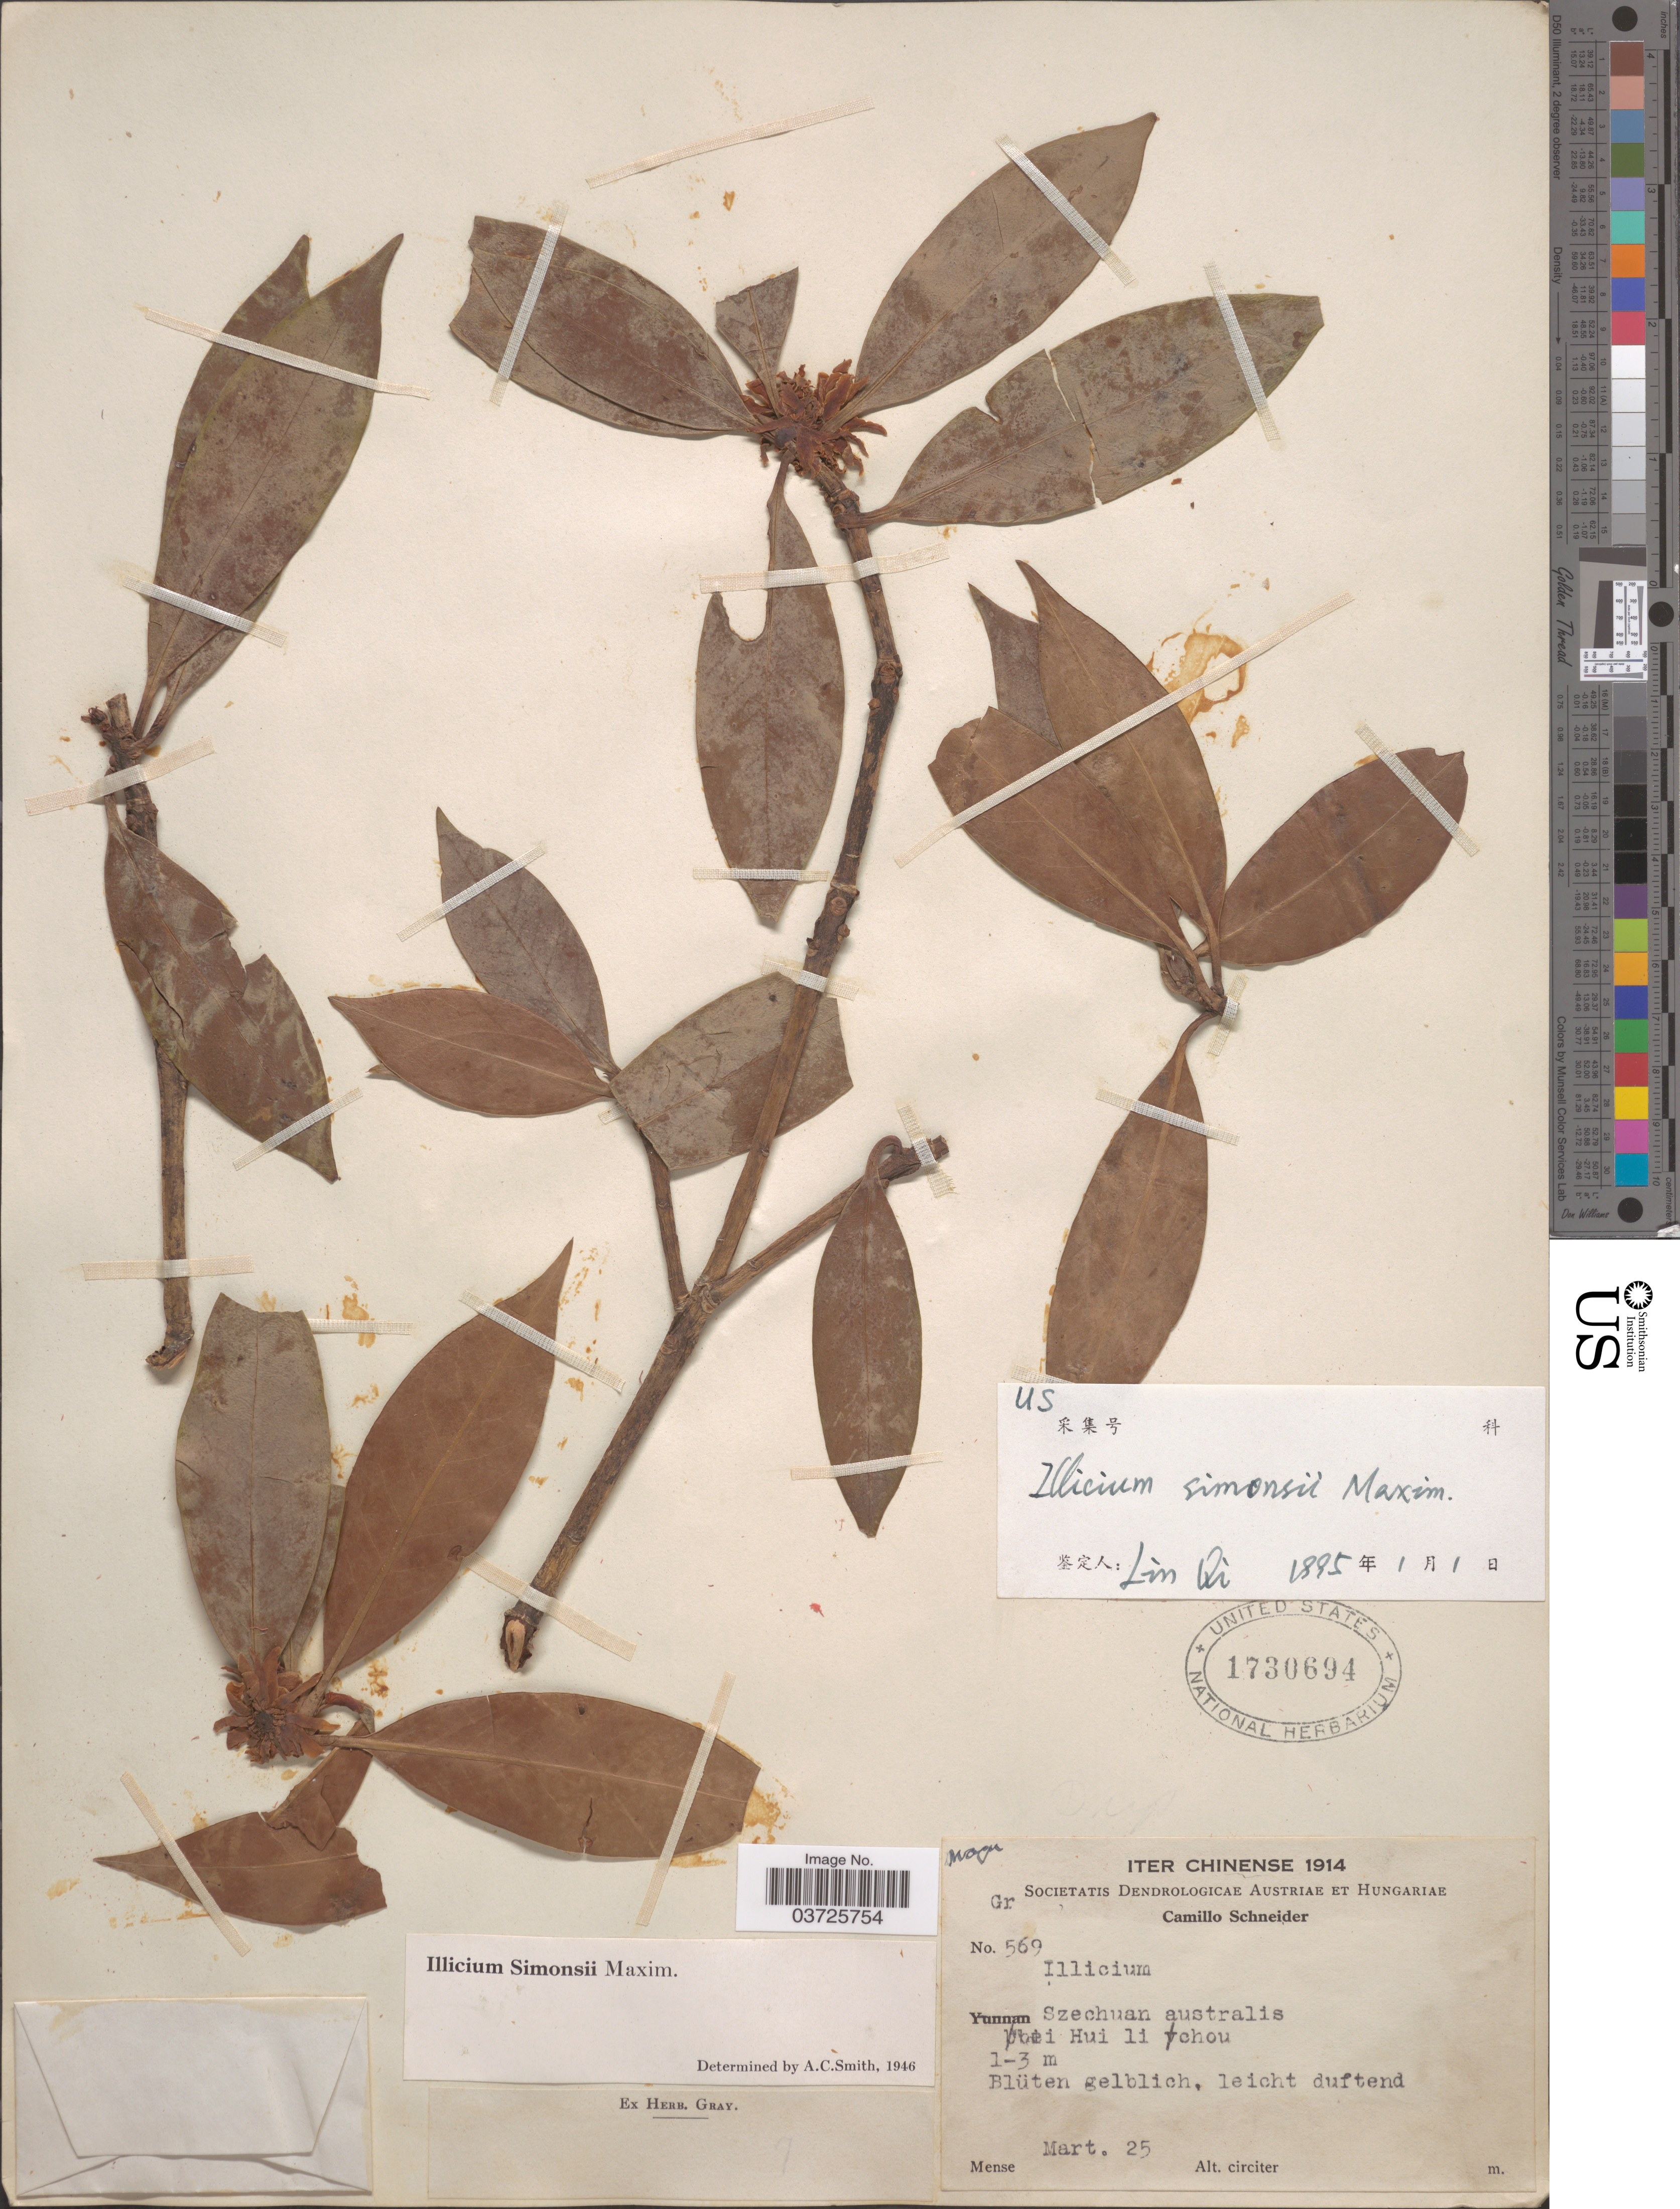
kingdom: Plantae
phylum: Tracheophyta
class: Magnoliopsida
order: Austrobaileyales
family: Schisandraceae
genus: Illicium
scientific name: Illicium simonsii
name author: Maxim.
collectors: C. K. Schneider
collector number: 569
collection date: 1914-03-25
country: China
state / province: Sichuan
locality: Iter Chinense. Szechuan australis tei [interpreted] Hui li chou.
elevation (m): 1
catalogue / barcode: US 1730694